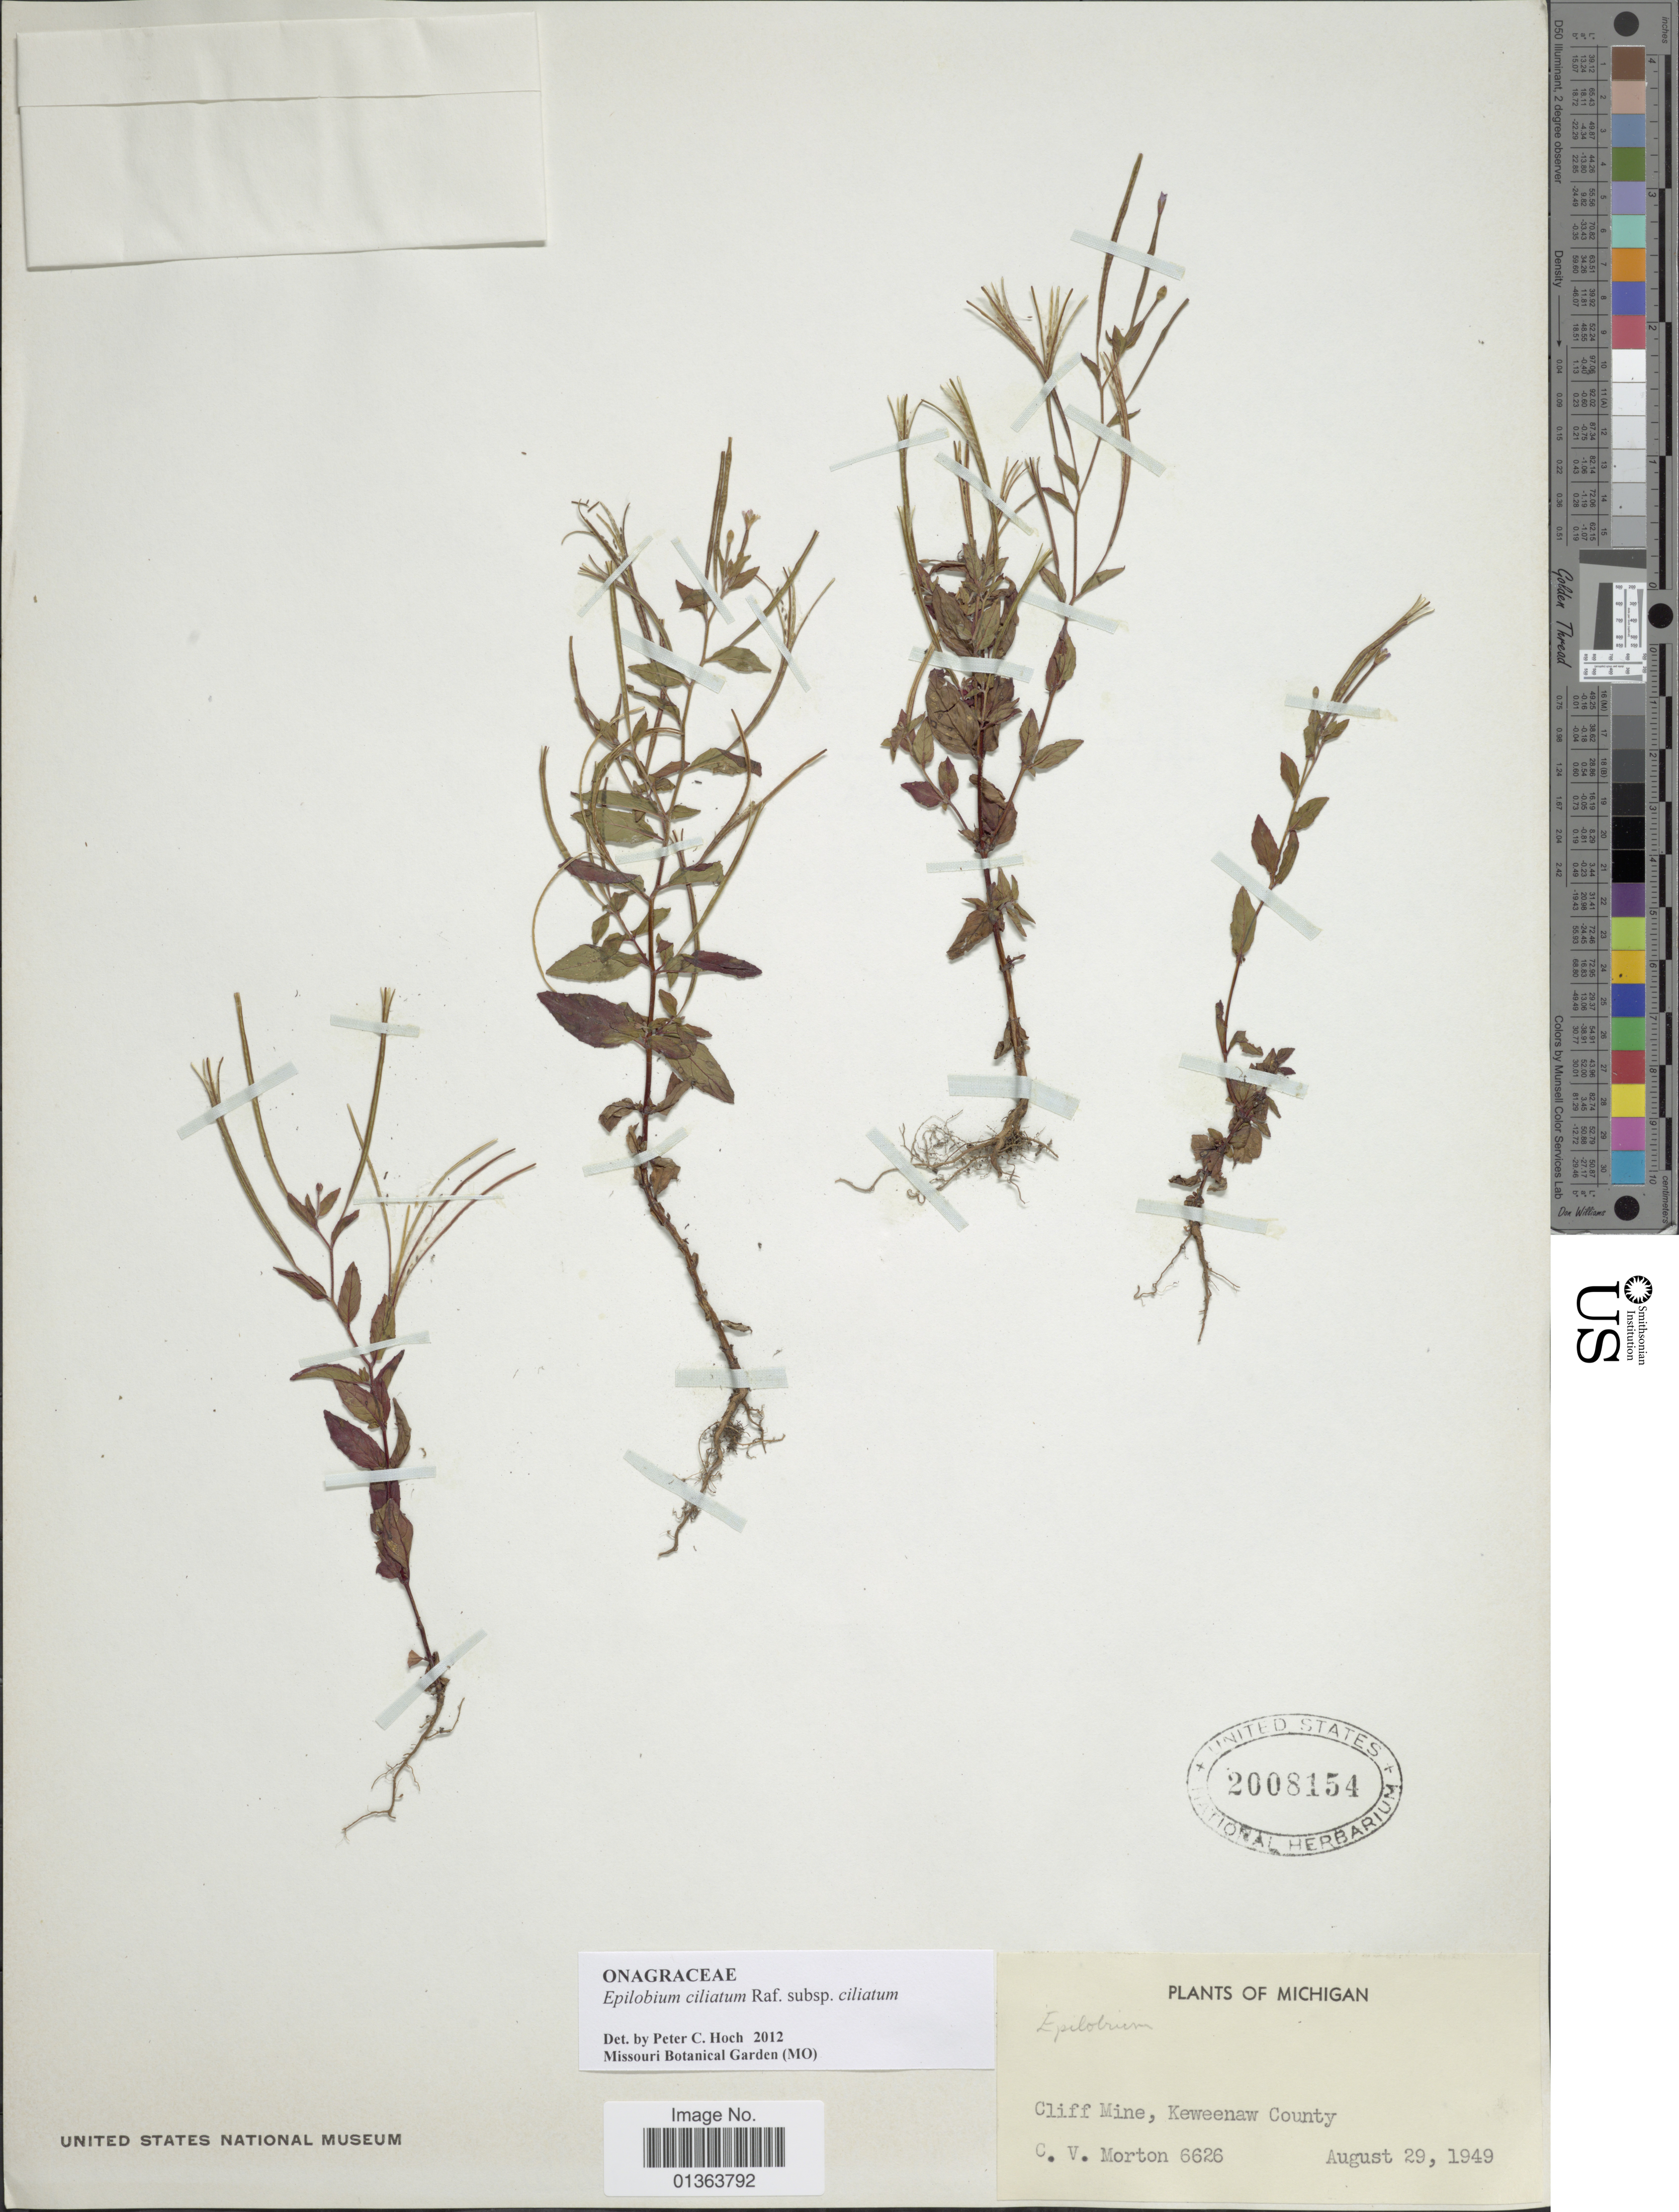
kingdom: Plantae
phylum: Tracheophyta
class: Magnoliopsida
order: Myrtales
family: Onagraceae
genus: Epilobium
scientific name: Epilobium ciliatum subsp. ciliatum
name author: Raf.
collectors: C. V. Morton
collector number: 6626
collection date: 1949-08-29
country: United States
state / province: Michigan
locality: Cliff Mine, Keweenaw County.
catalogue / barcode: US 2008154